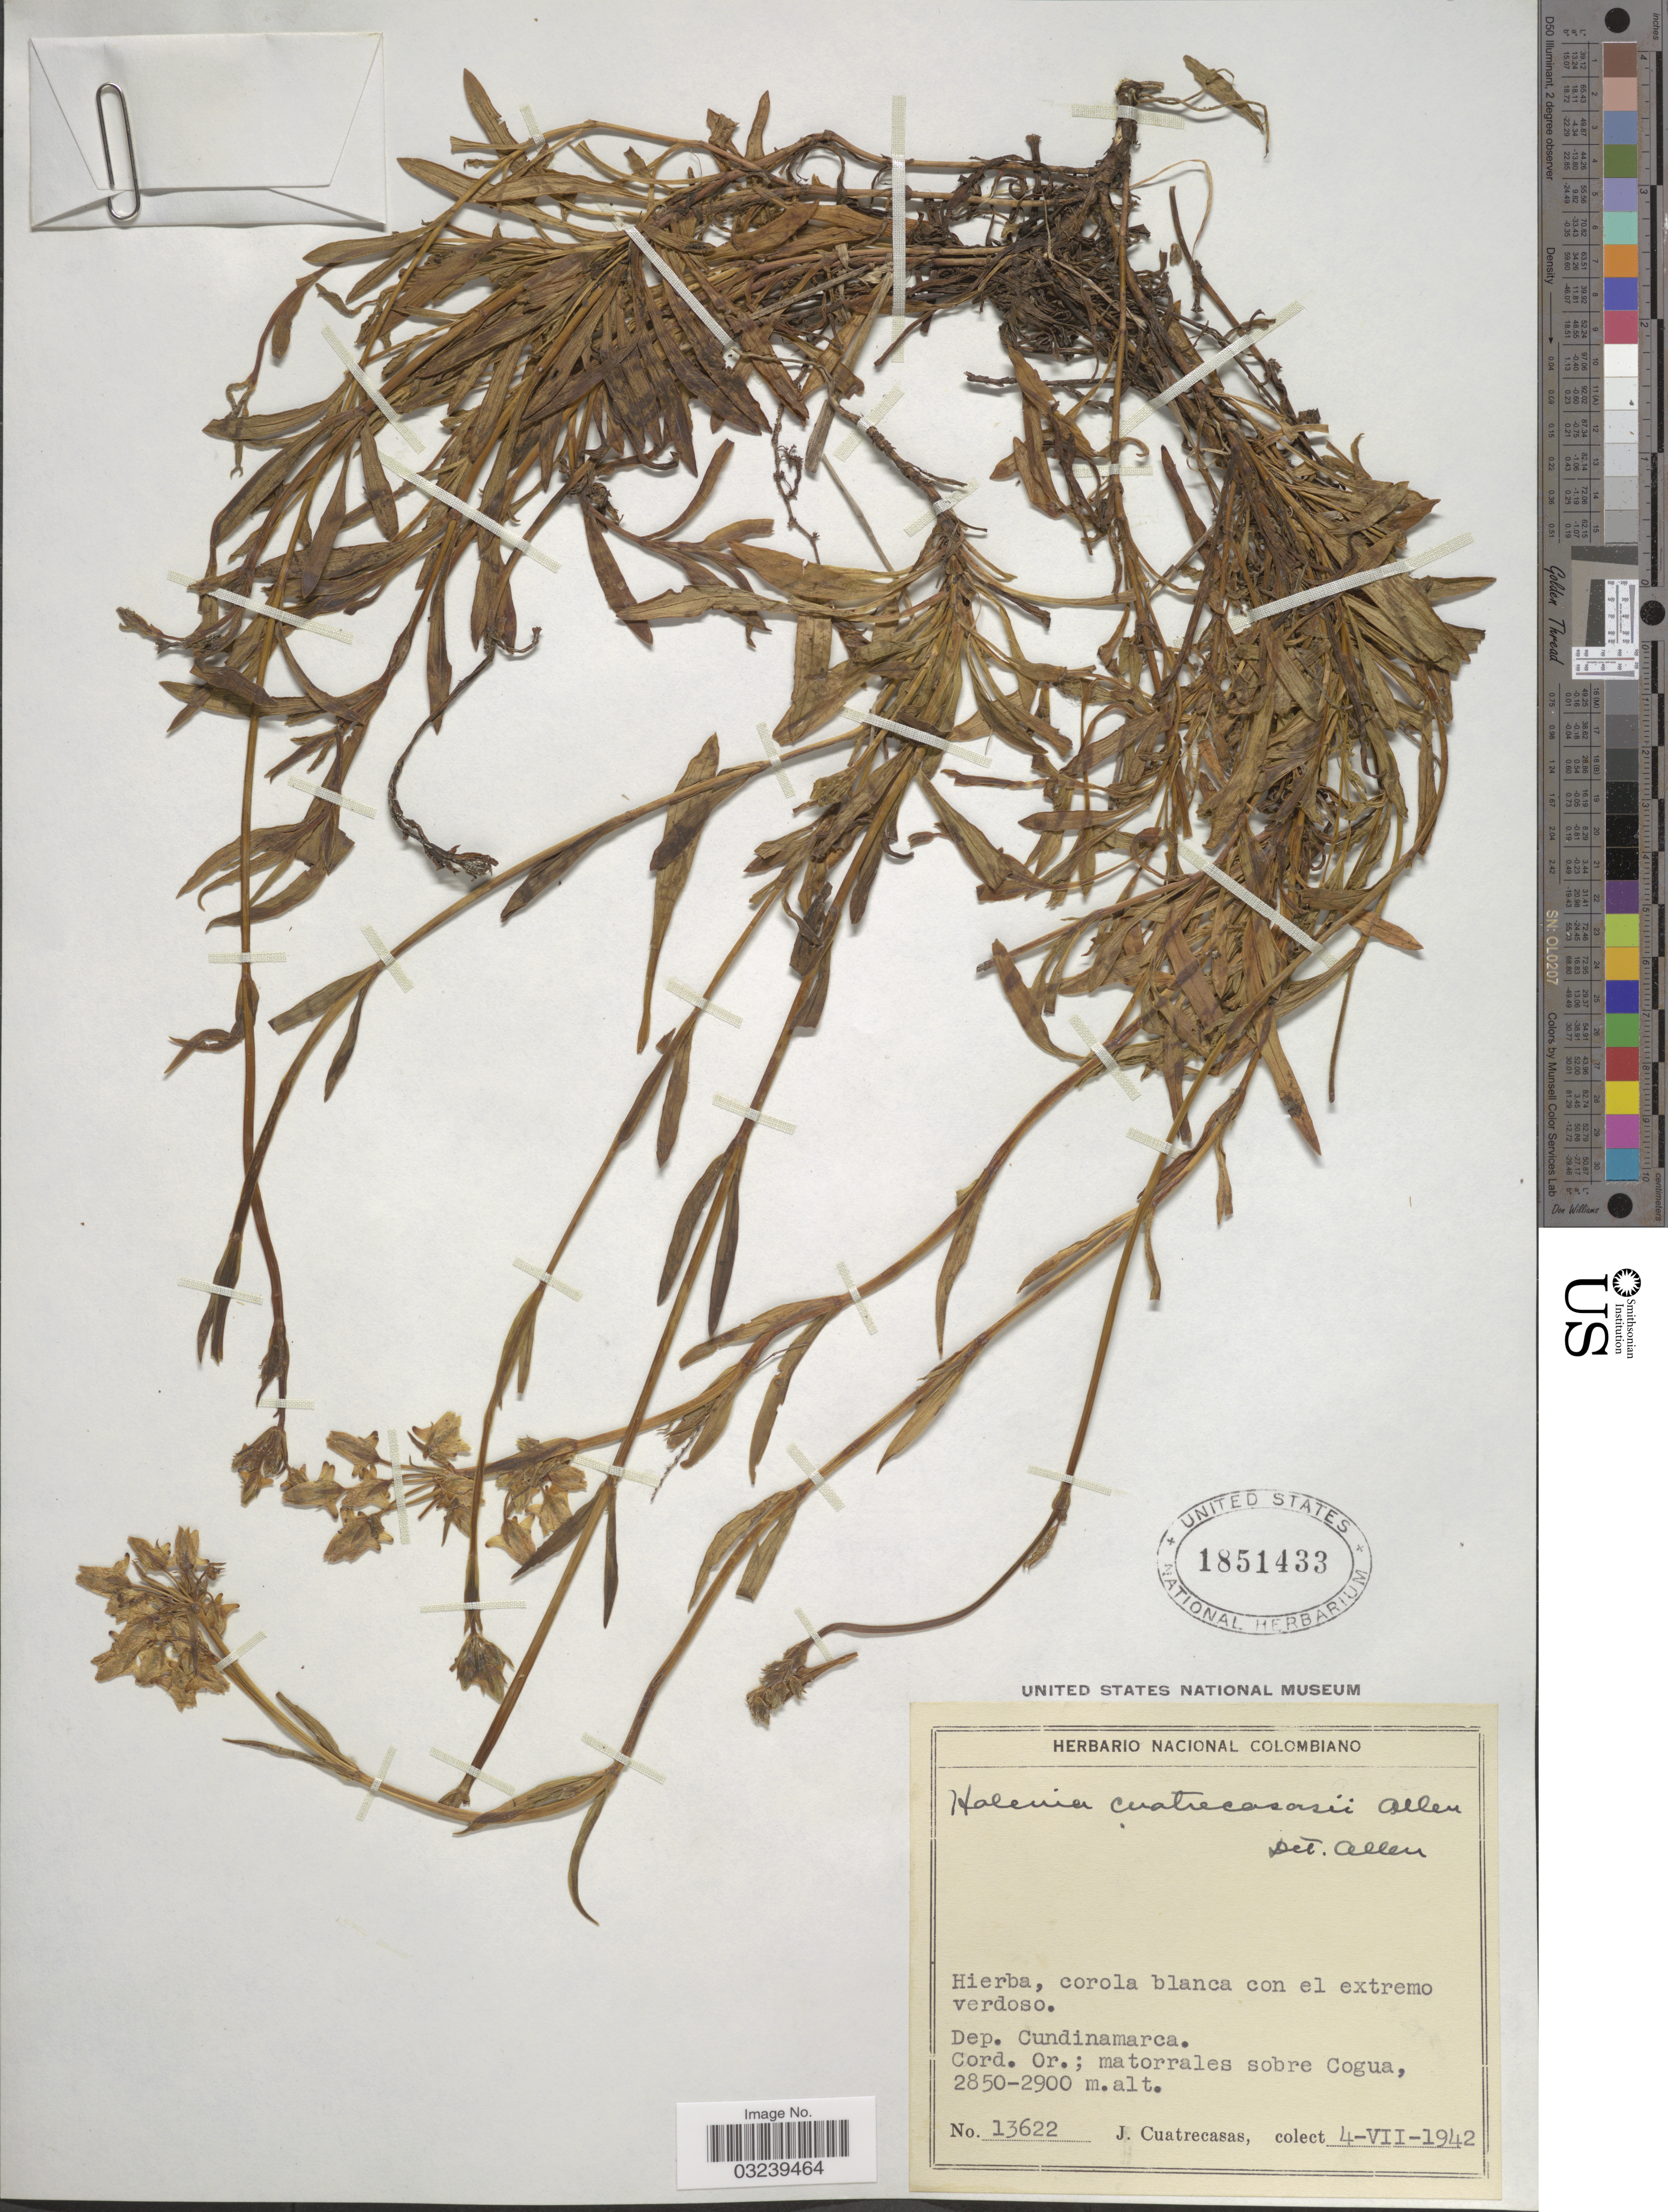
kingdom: Plantae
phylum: Tracheophyta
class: Magnoliopsida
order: Gentianales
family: Gentianaceae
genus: Halenia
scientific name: Halenia cuatrecasasii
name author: C.K. Allen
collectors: J. Cuatrecasas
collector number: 13622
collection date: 1942-07-04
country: Colombia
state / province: Cundinamarca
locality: Dep. Cundinamarca. Cord. Or.; matorrales sobre Cogua.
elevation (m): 2850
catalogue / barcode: US 1851433